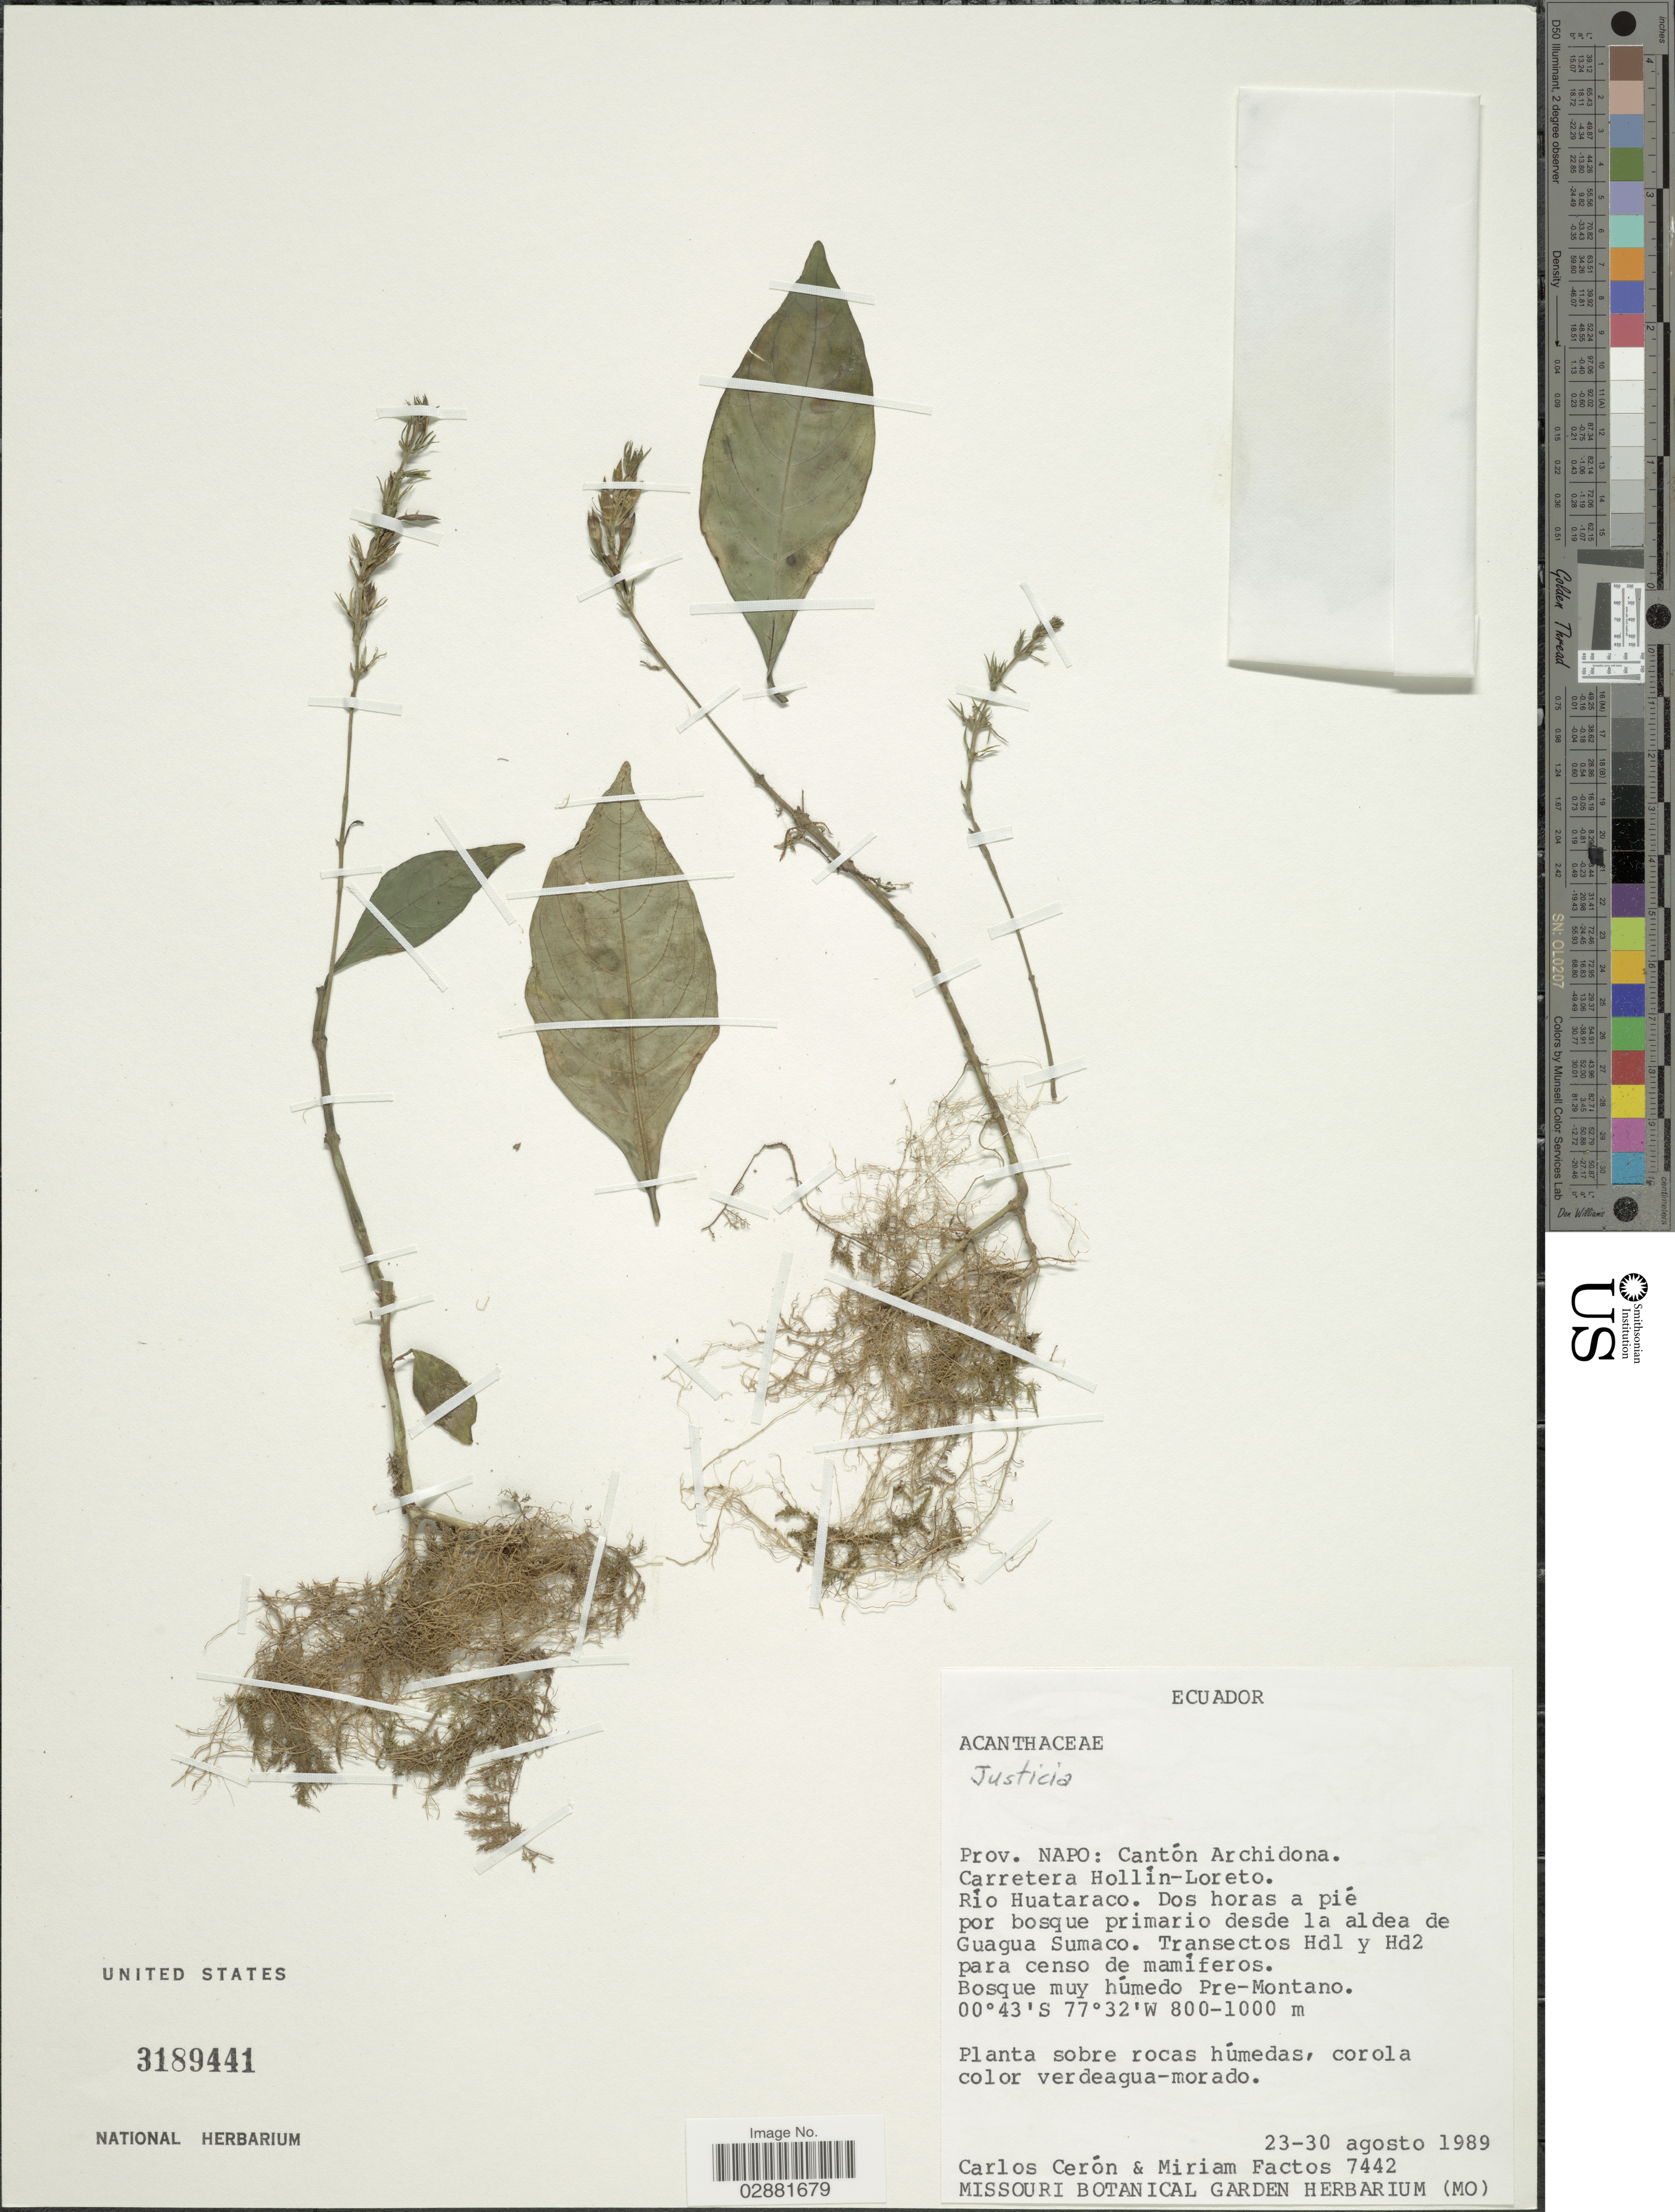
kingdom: Plantae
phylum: Tracheophyta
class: Magnoliopsida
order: Lamiales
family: Acanthaceae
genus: Justicia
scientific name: Justicia sp.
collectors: C. E. Cerón M. & M. Factos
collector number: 7442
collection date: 1989-08-23/1989-08-30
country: Ecuador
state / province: Napo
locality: Cantón Archidona. Carretera Hollín-Loreto, Río Huataraco, Dos horas a pié por bosque primario desde la aldea de Guagua Sumaco.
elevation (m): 800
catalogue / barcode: US 3189441